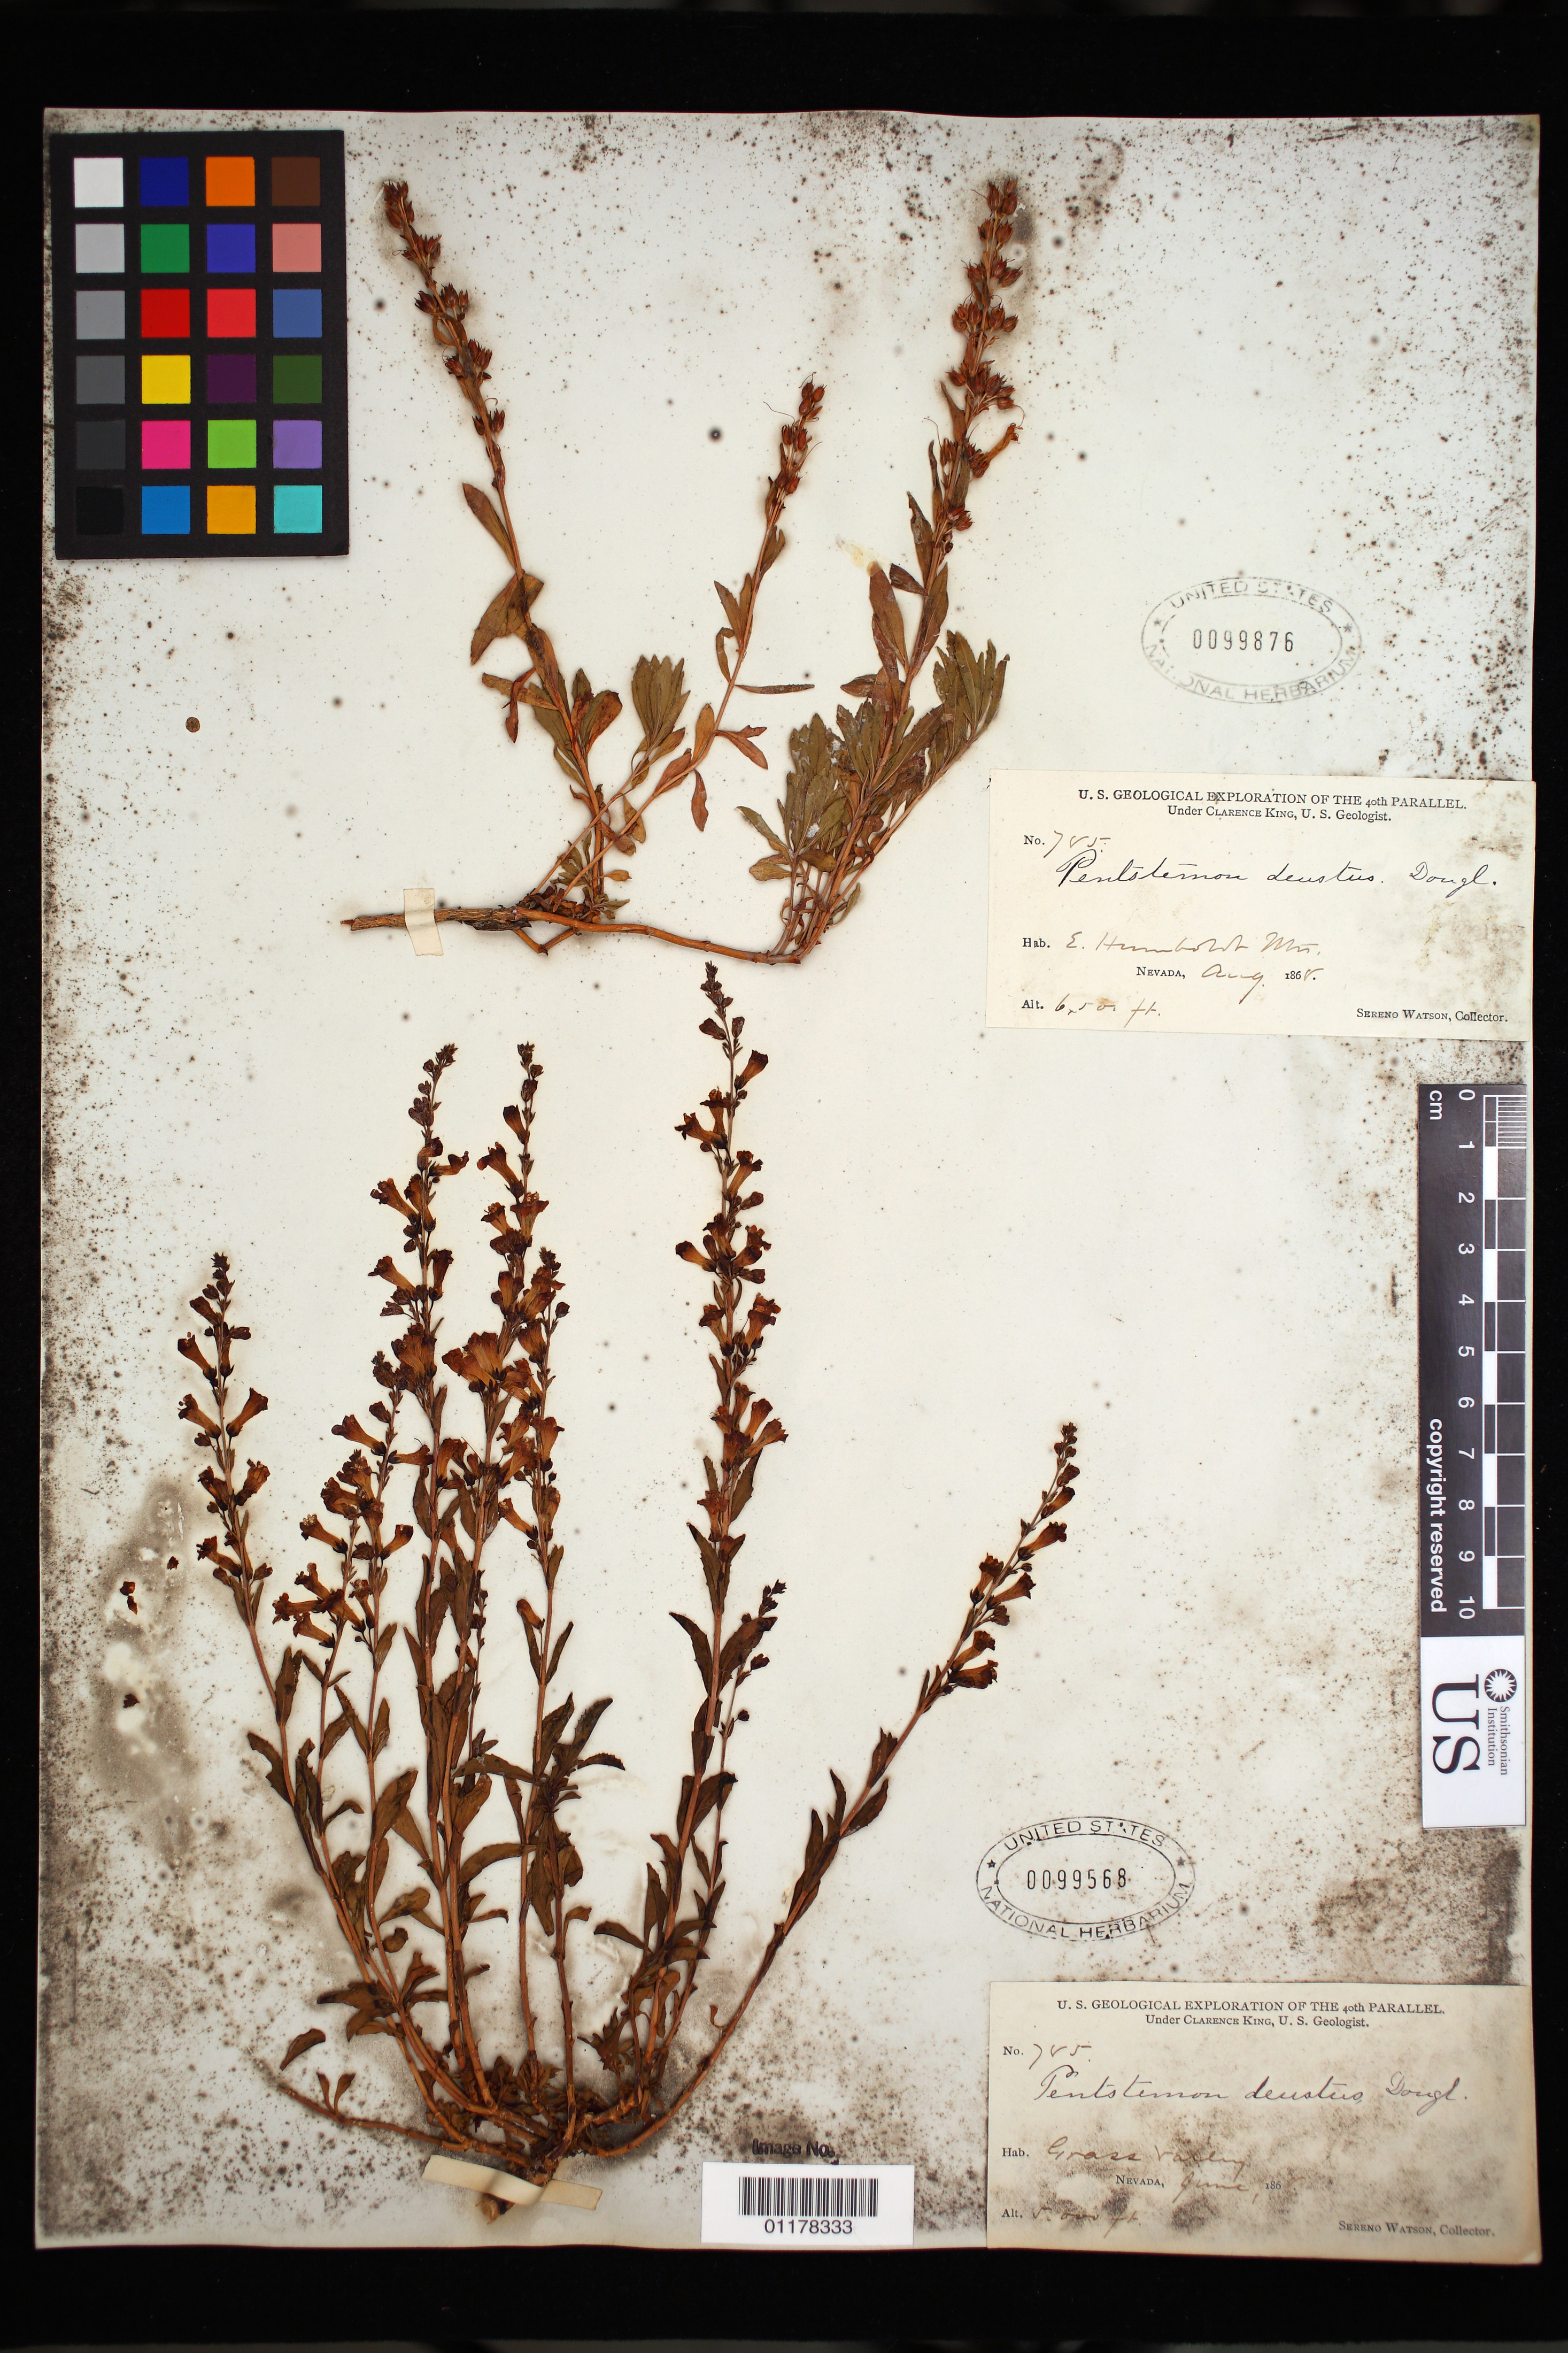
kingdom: Plantae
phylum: Tracheophyta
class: Magnoliopsida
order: Lamiales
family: Plantaginaceae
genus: Penstemon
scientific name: Penstemon deustus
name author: Douglas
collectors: S. Watson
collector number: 785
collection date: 1868-06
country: United States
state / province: Nevada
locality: Grass Valley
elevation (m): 1524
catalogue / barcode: US 99568